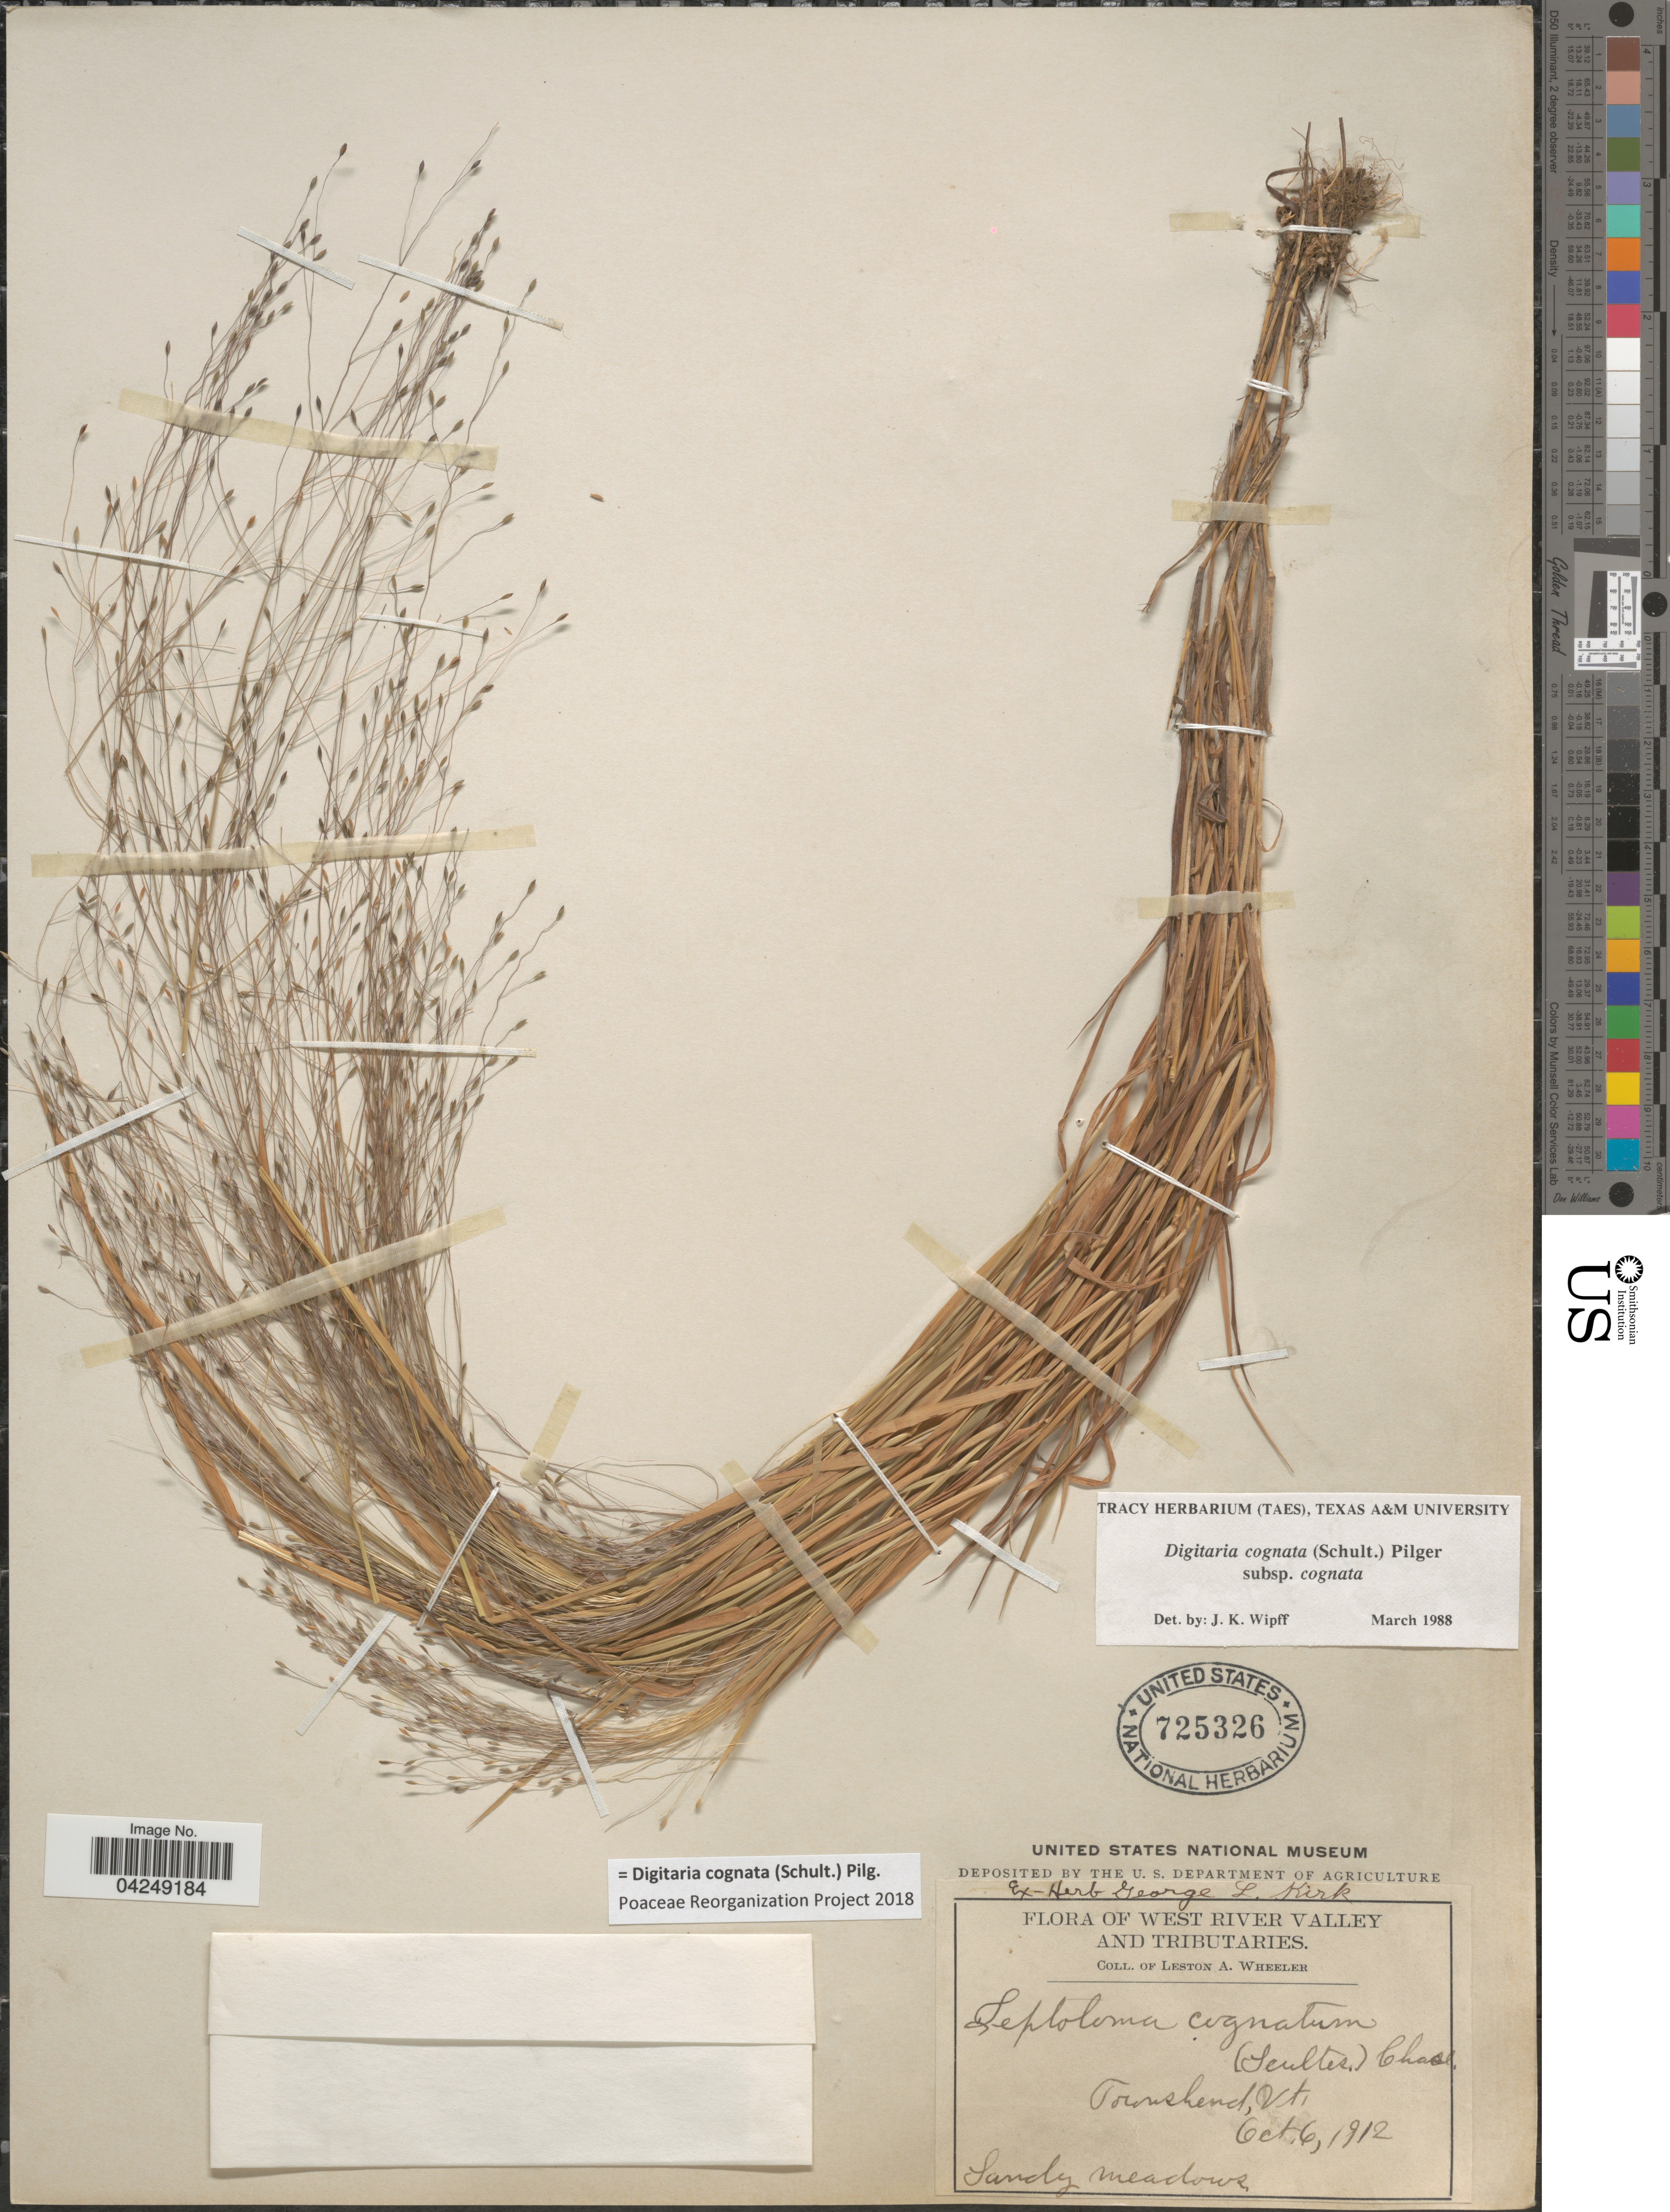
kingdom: Plantae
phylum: Tracheophyta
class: Liliopsida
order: Poales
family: Poaceae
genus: Digitaria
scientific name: Digitaria cognata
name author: (Scult.) Pilg.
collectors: L. Wheeler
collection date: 1912-10-06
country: United States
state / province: Vermont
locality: West River Valley and Tributaries. Townshend.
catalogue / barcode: US 725326